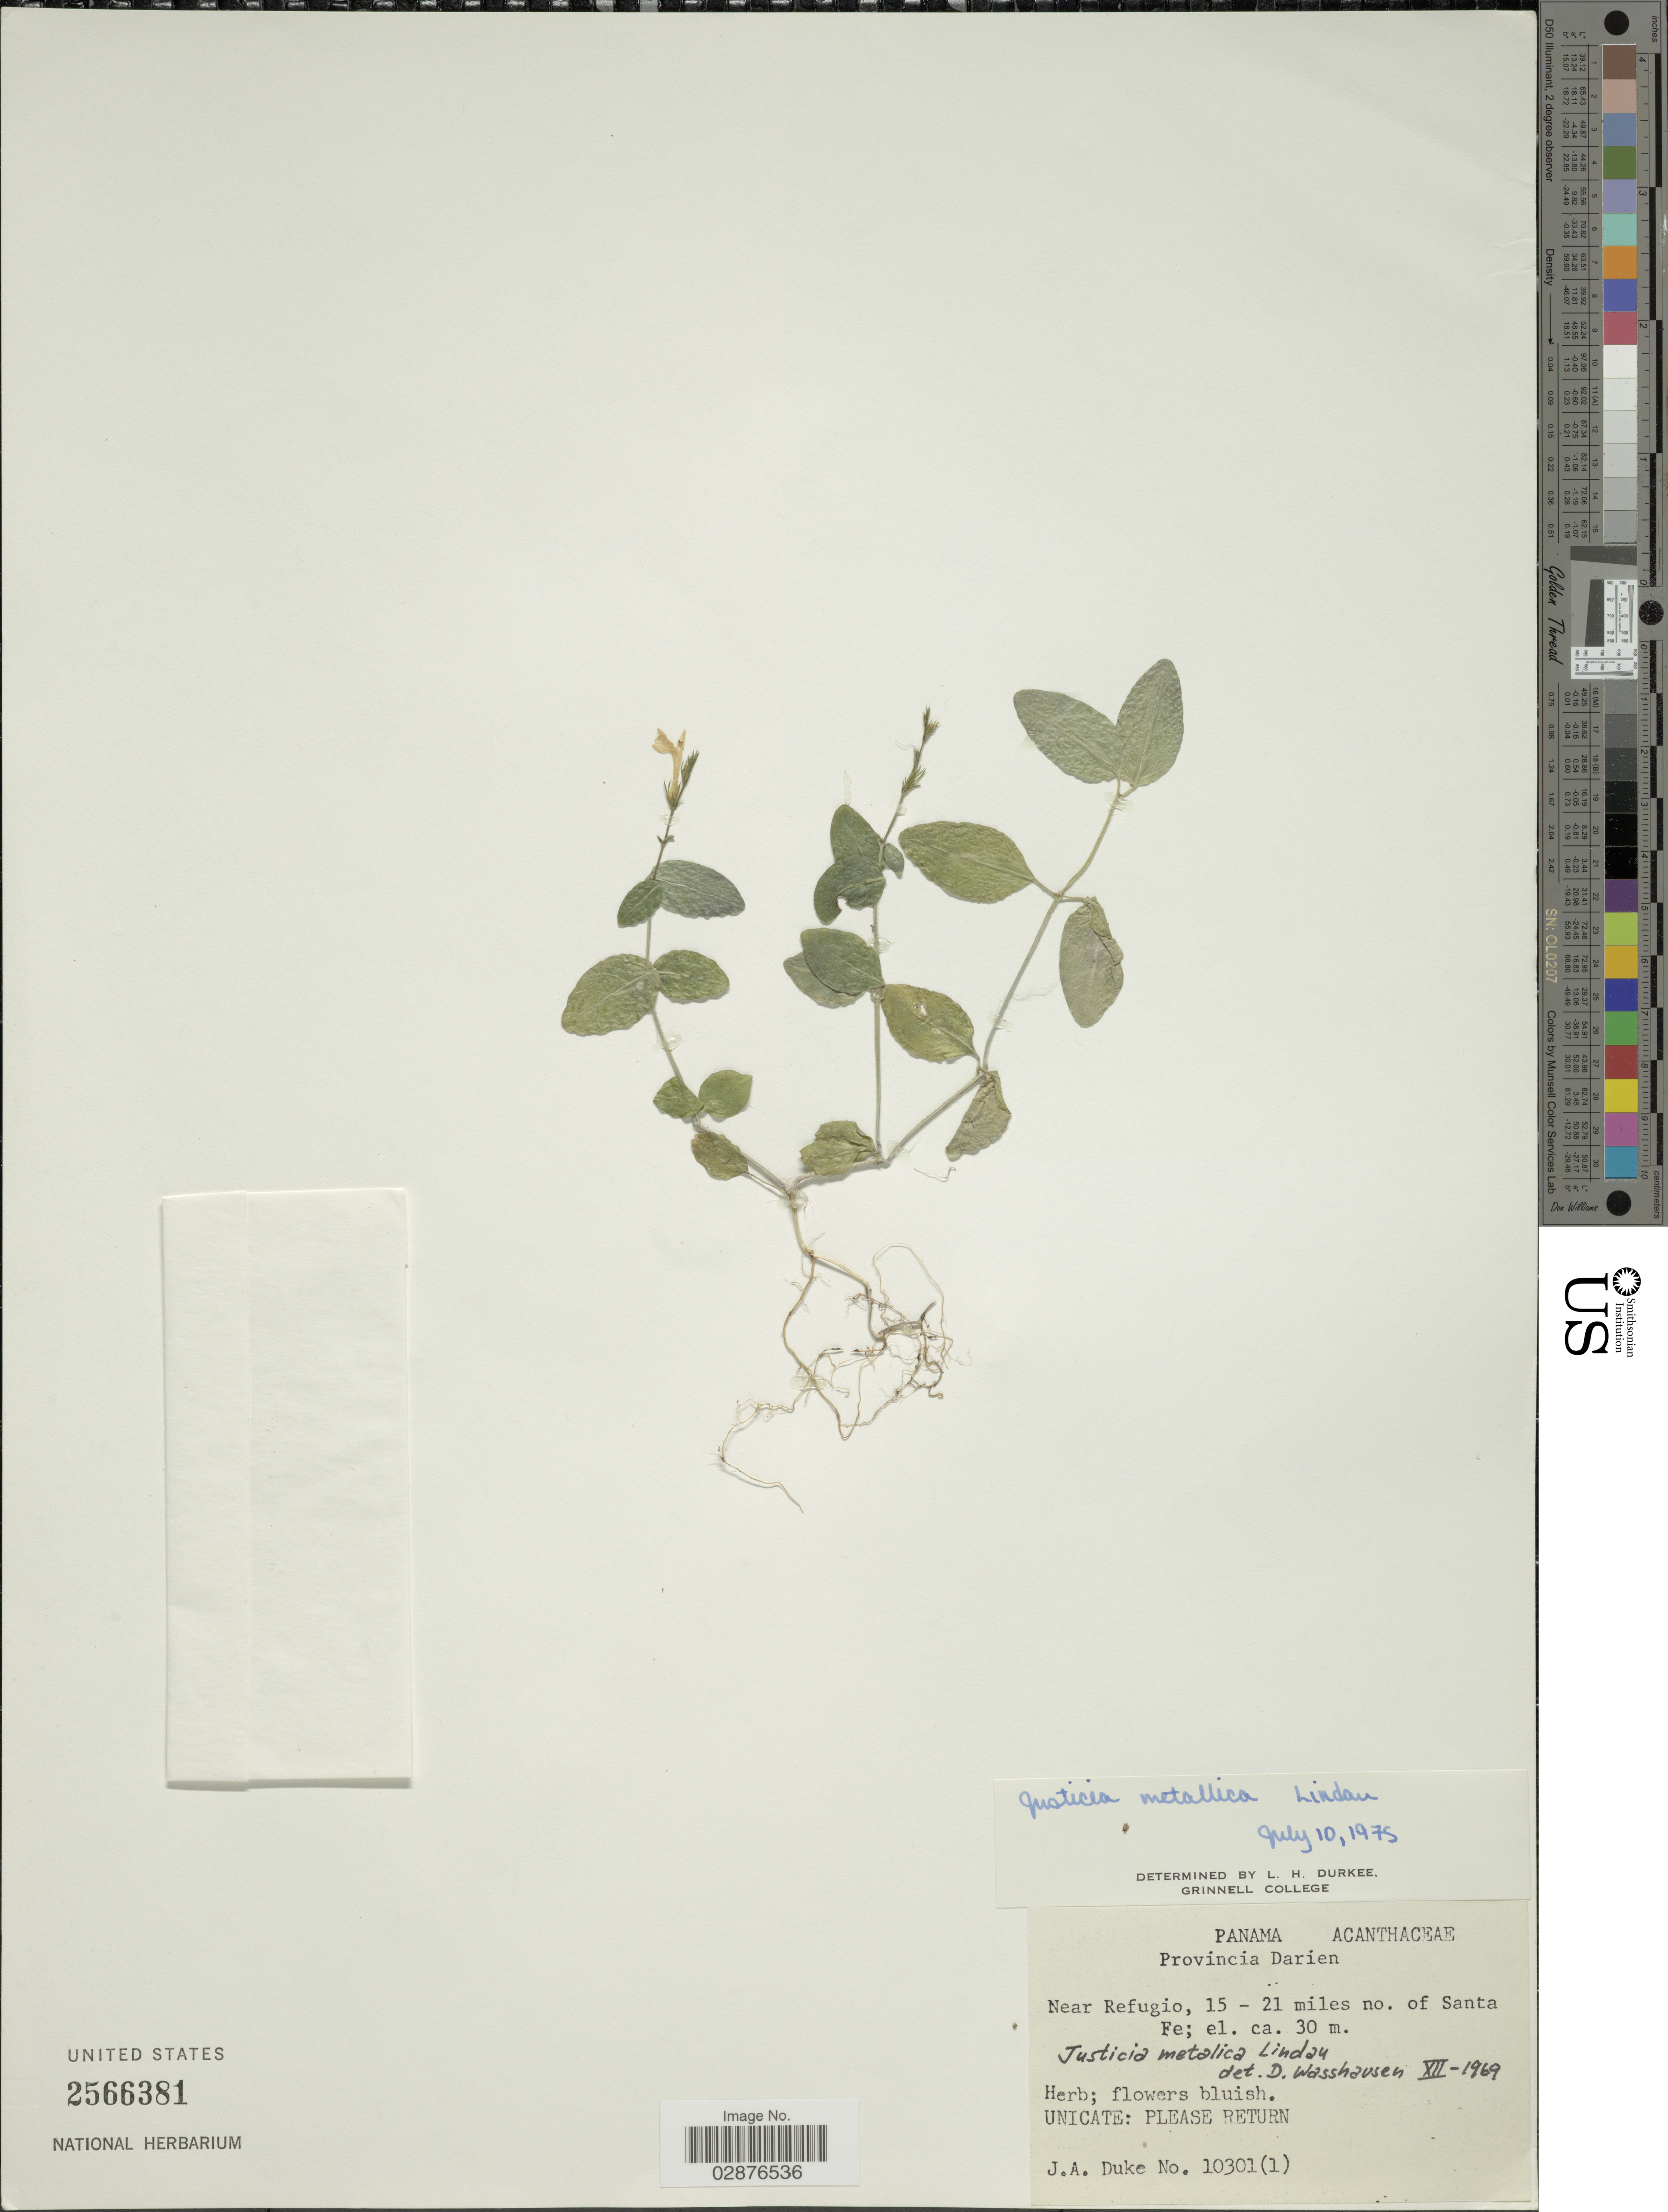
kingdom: Plantae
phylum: Tracheophyta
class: Magnoliopsida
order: Lamiales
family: Acanthaceae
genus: Justicia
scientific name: Justicia metallica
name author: Lindau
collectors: J. A. Duke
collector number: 10301(1)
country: Panama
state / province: Darién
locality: Near Refugio, 15-21 miles no. of Santa Fe.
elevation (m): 30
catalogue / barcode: US 2566381